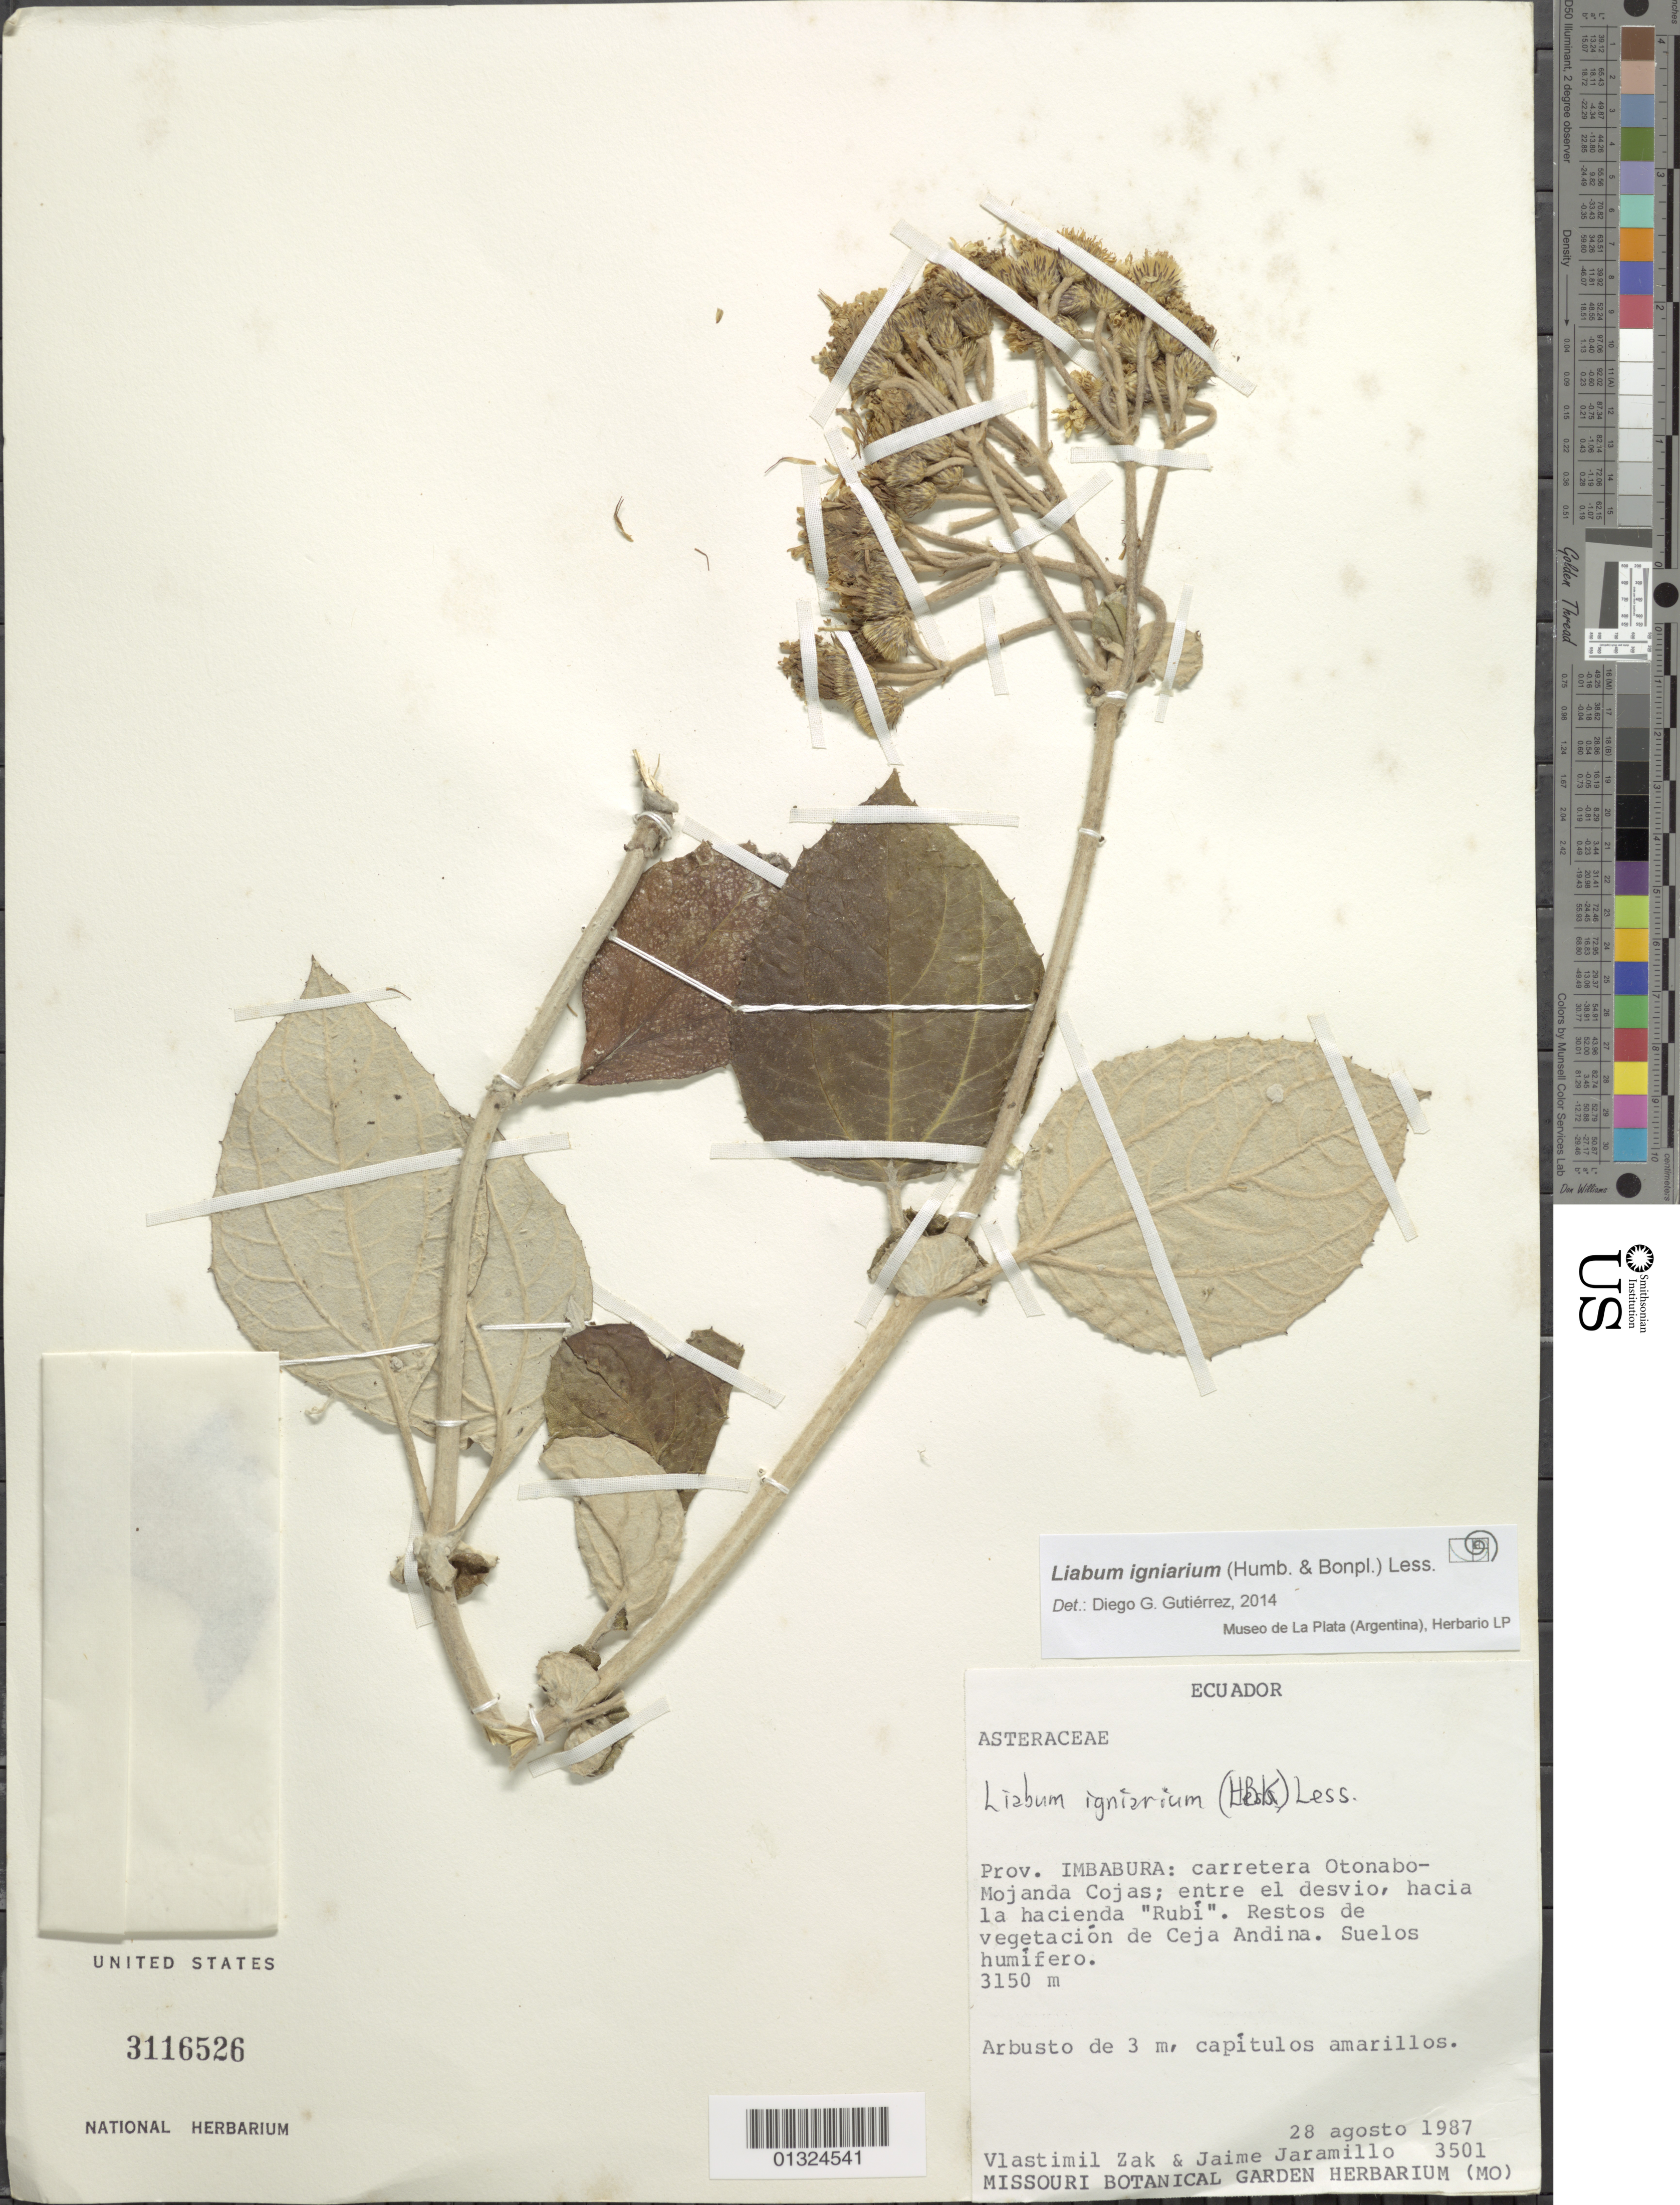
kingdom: Plantae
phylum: Tracheophyta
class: Magnoliopsida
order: Asterales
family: Asteraceae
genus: Liabum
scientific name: Liabum igniarium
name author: Less.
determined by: Gutierrez, D. G.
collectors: V. Zak & J. L. Jaramillo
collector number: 3501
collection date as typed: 28 August 1987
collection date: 1987-08-28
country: Ecuador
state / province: Bolívar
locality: Guaranda-San Pablo de Atenas-Chillanes carretera. Sector Sicoto.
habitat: Suelos humifero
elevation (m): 2200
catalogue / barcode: US 3116526